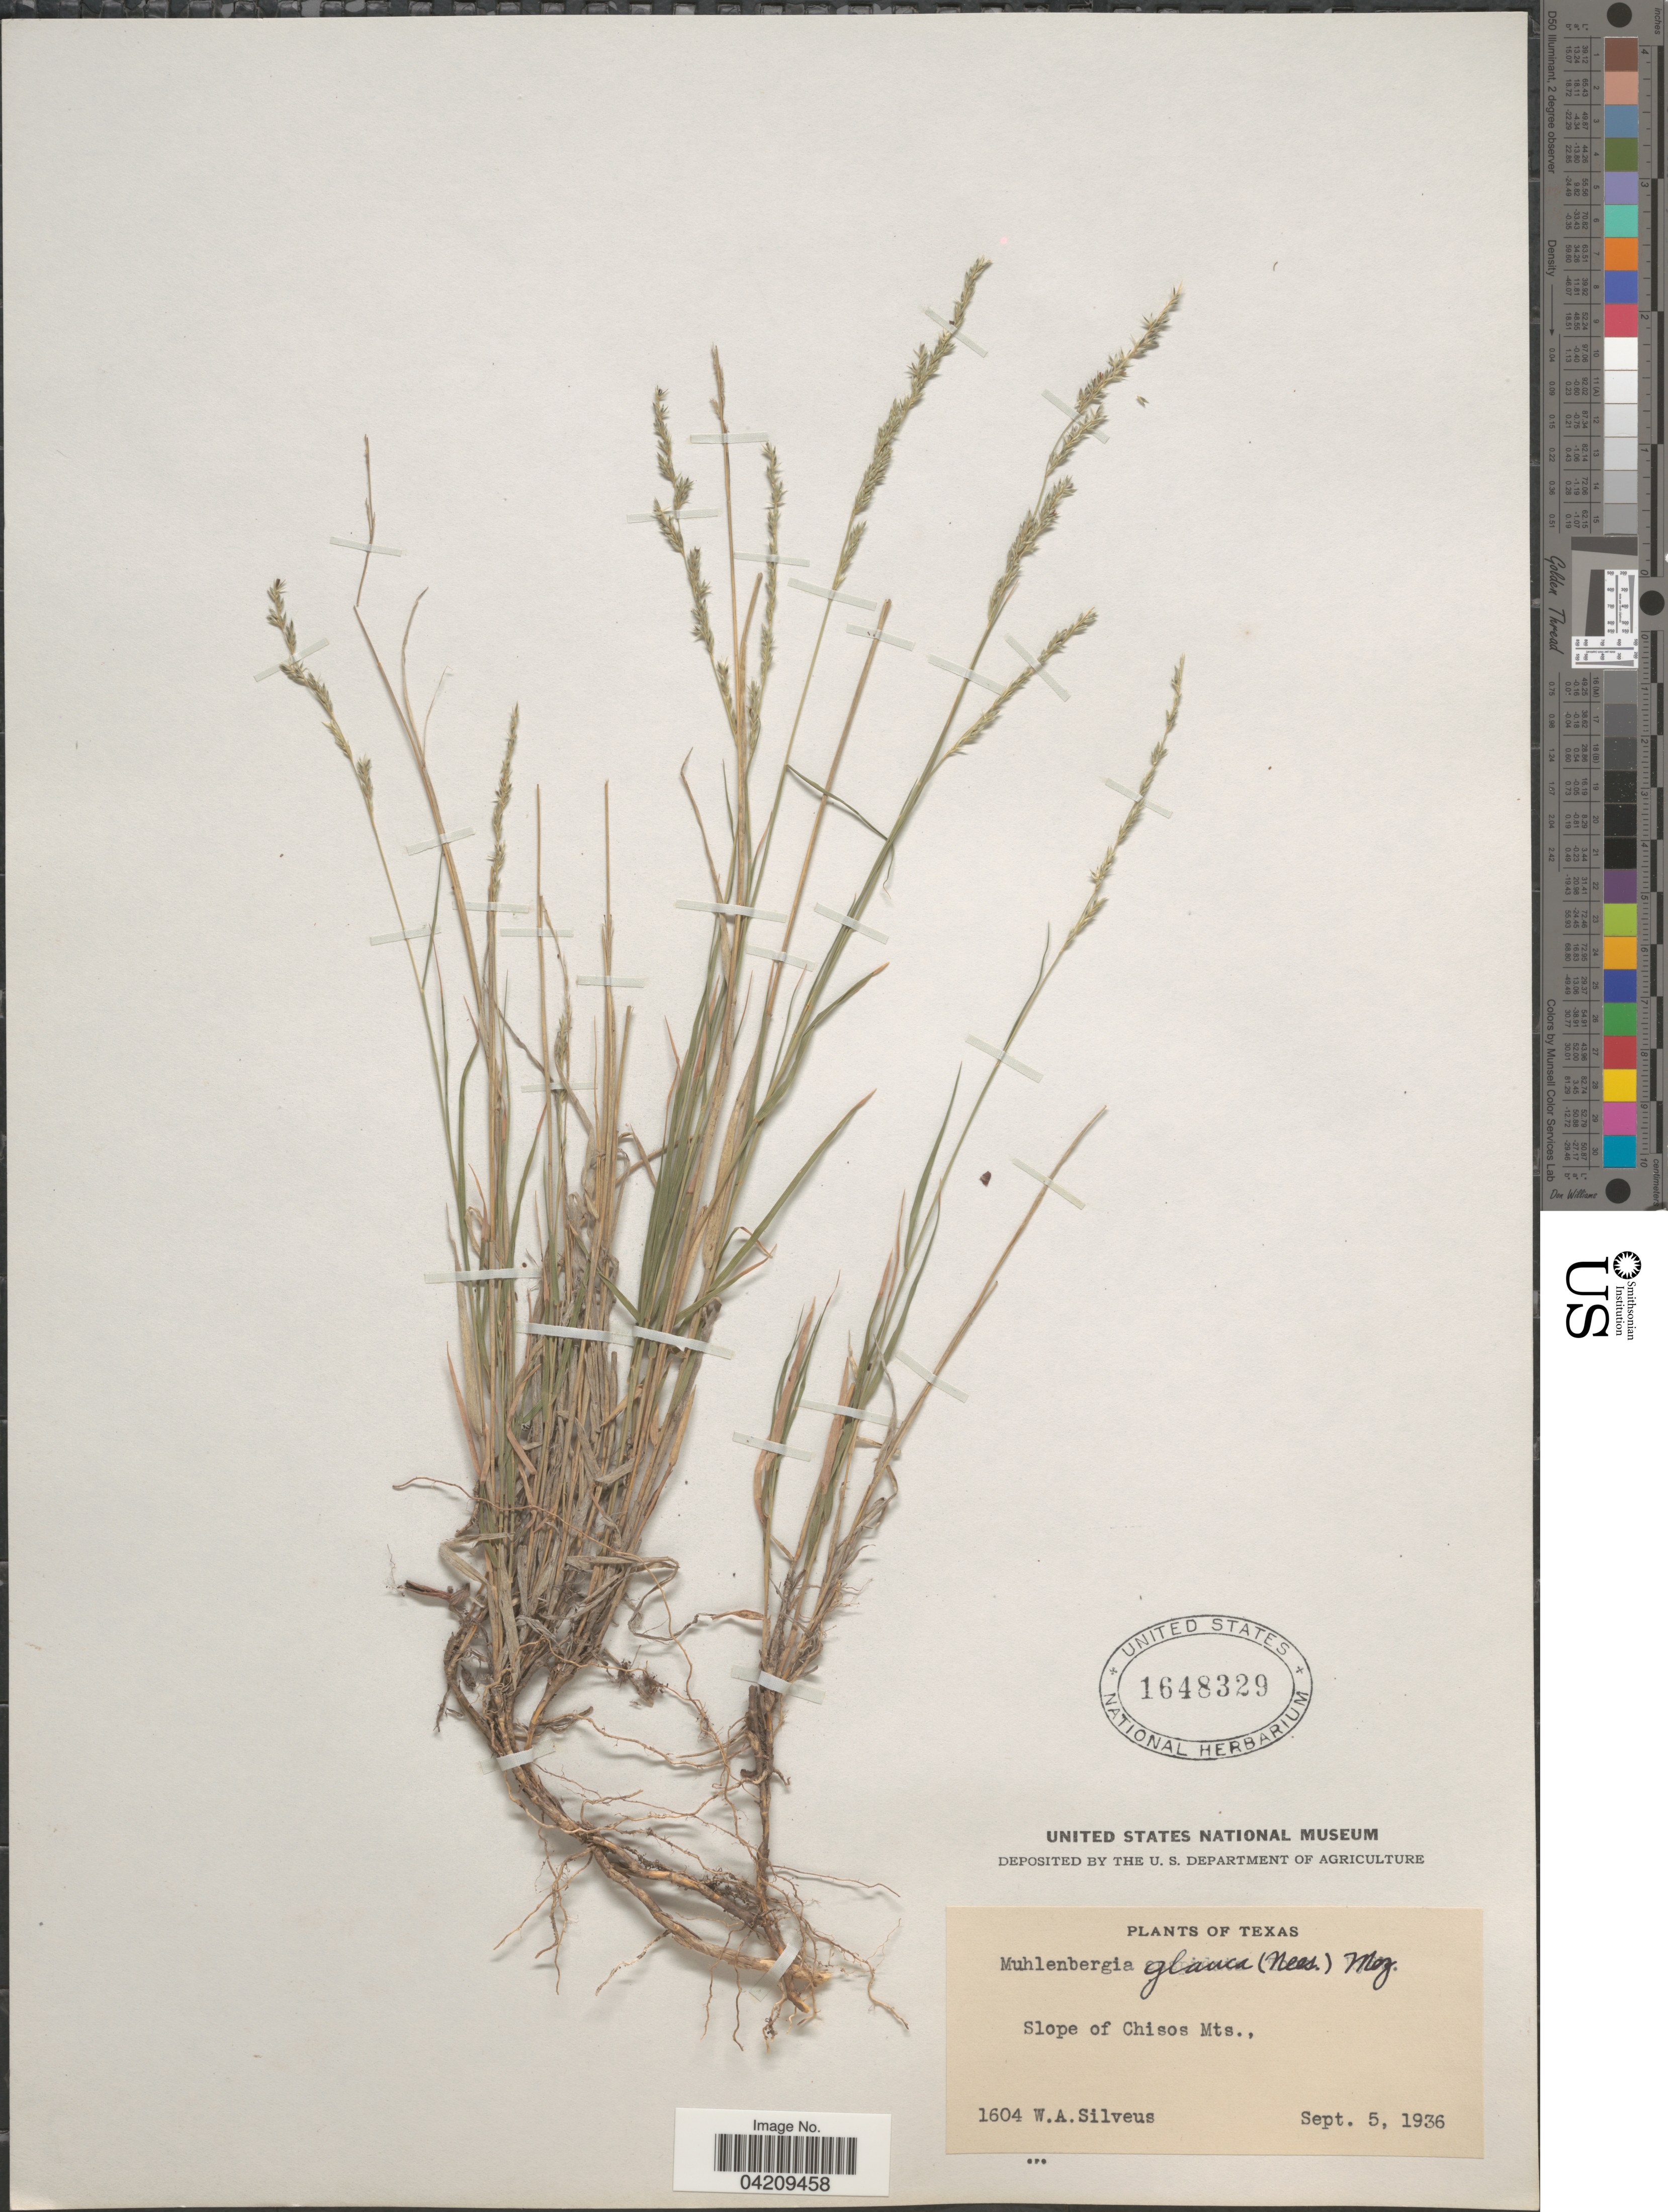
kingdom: Plantae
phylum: Tracheophyta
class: Liliopsida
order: Poales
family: Poaceae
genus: Muhlenbergia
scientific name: Muhlenbergia glauca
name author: (Nees) Mez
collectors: W. Silveus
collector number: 1604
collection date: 1936-09-05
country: United States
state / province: Texas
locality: Slope of Chisos Mts.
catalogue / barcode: US 1648329